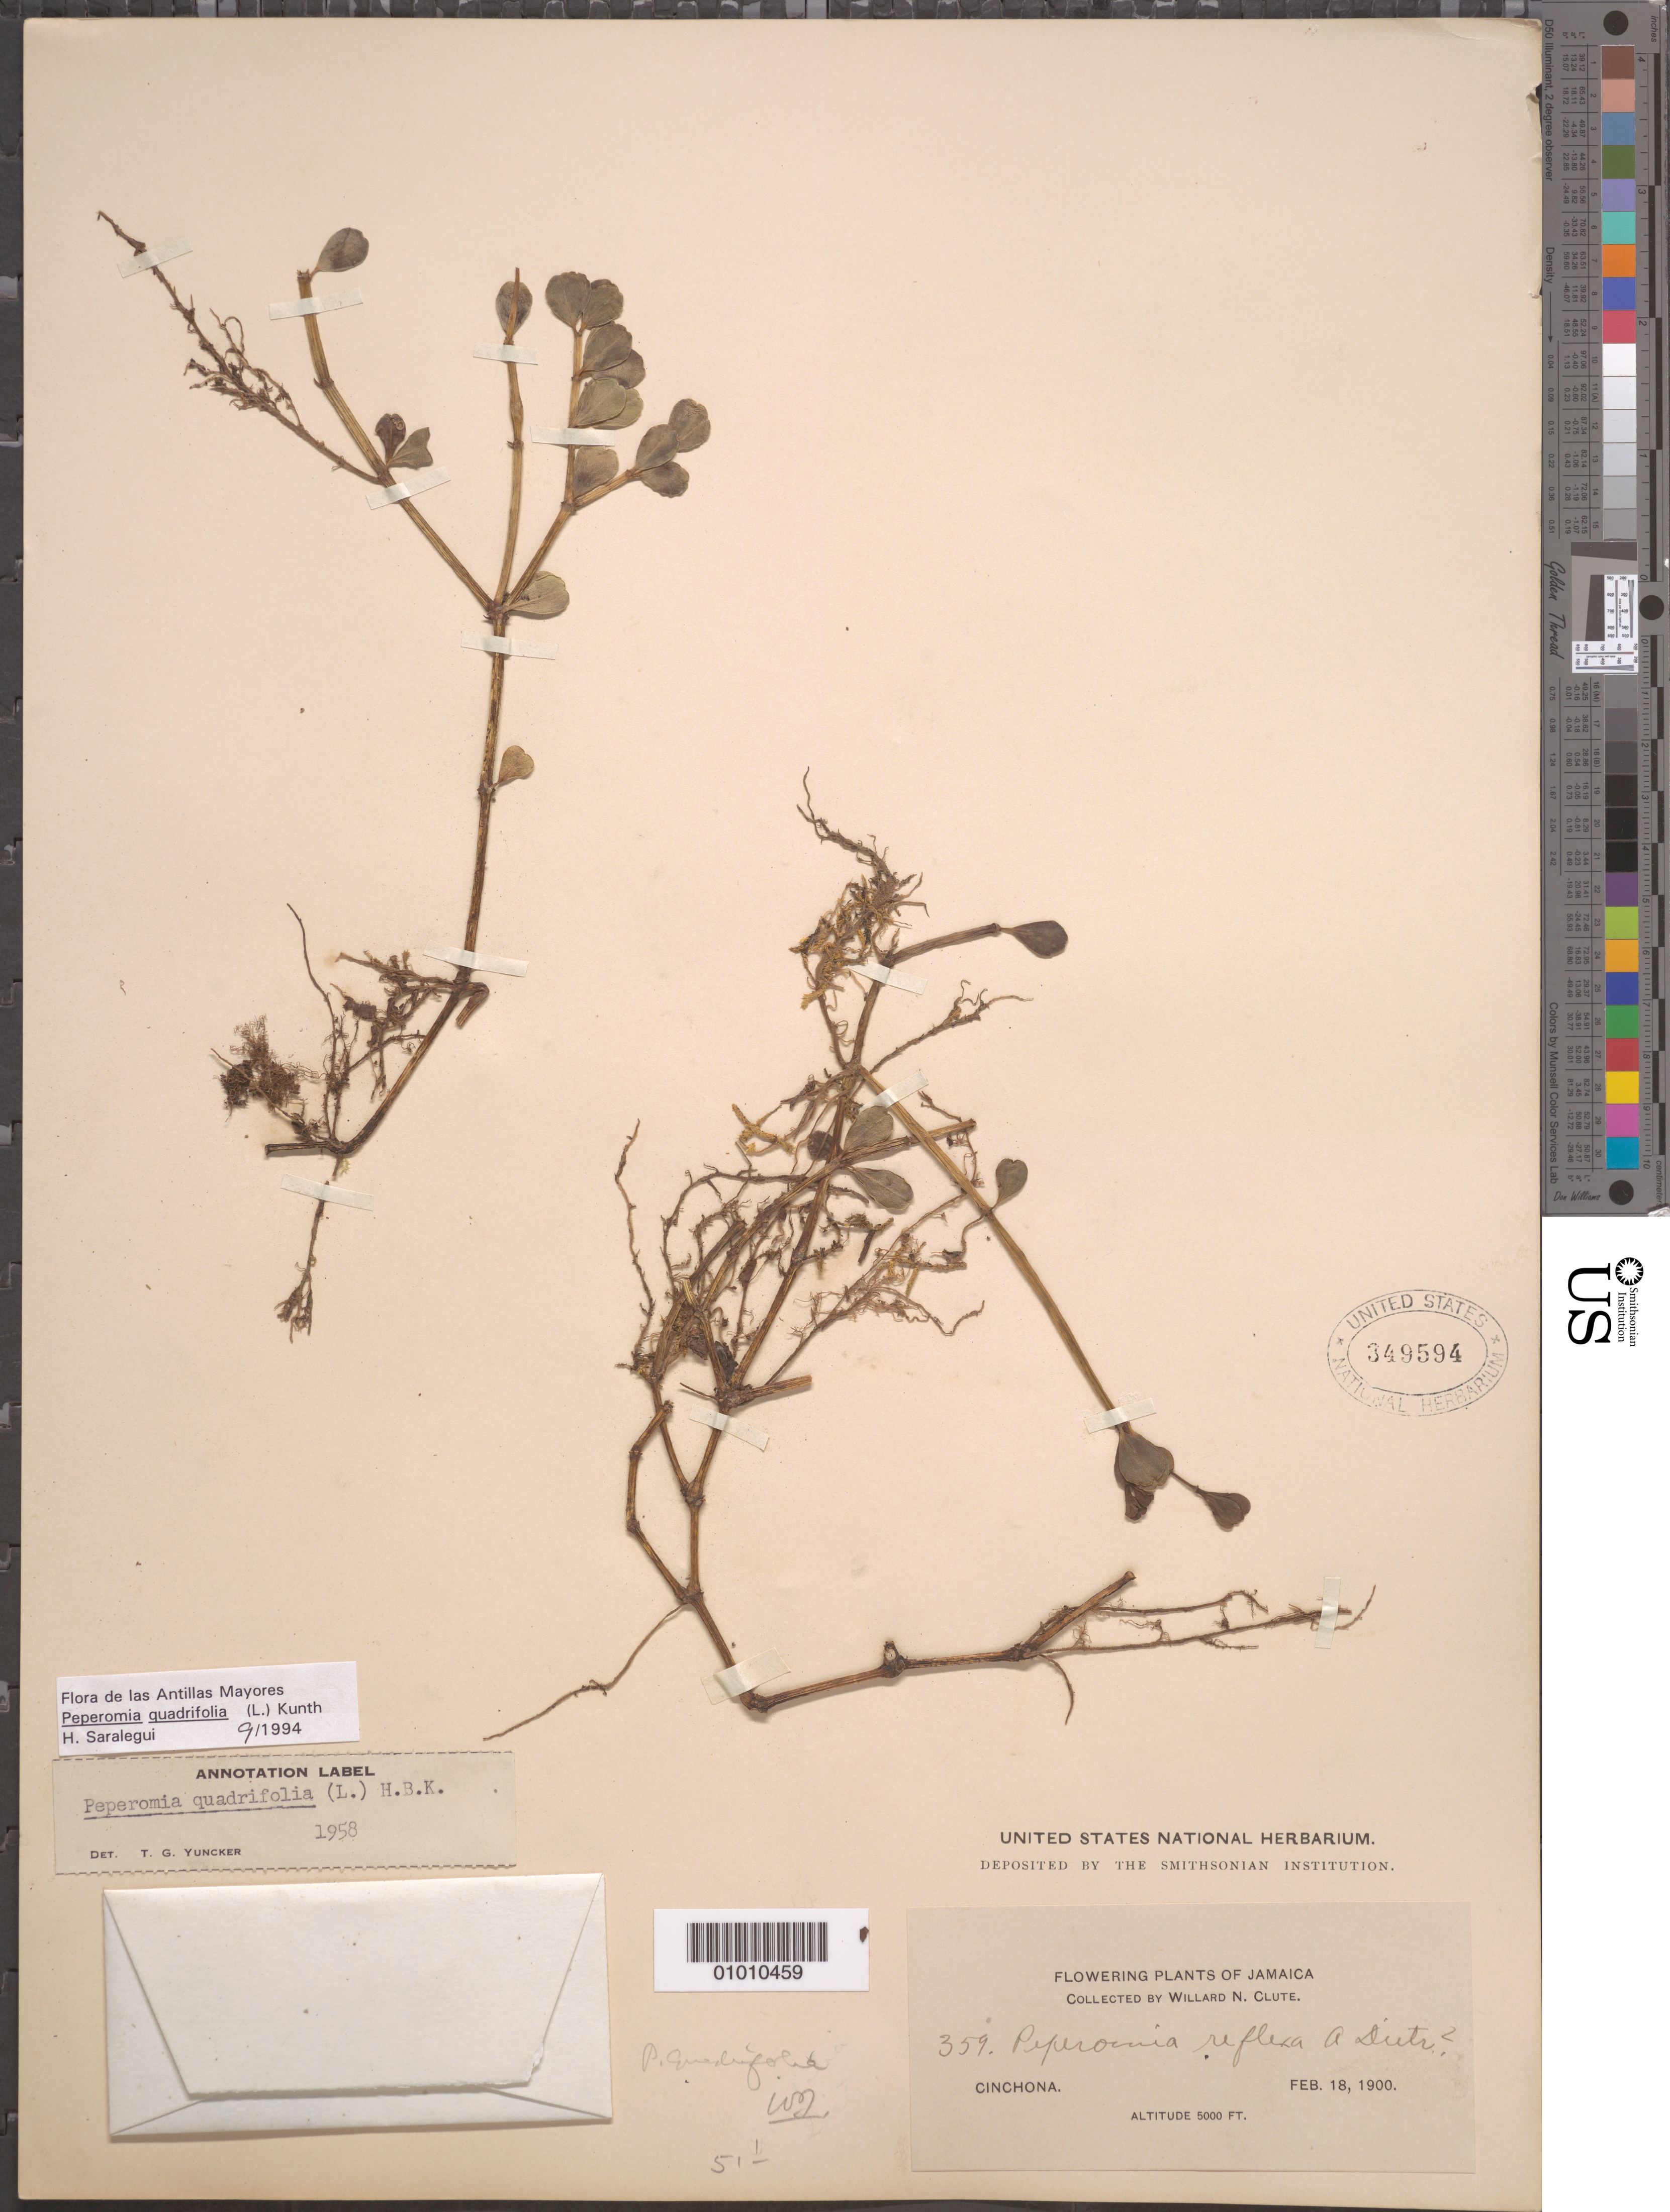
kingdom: Plantae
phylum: Tracheophyta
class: Magnoliopsida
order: Piperales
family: Piperaceae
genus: Peperomia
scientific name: Peperomia quadrifolia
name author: (L.) Kunth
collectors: W. N. Clute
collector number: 359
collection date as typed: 18 Feb 1900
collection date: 1900-02-18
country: Jamaica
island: Jamaica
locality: Conchona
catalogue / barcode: US 349594